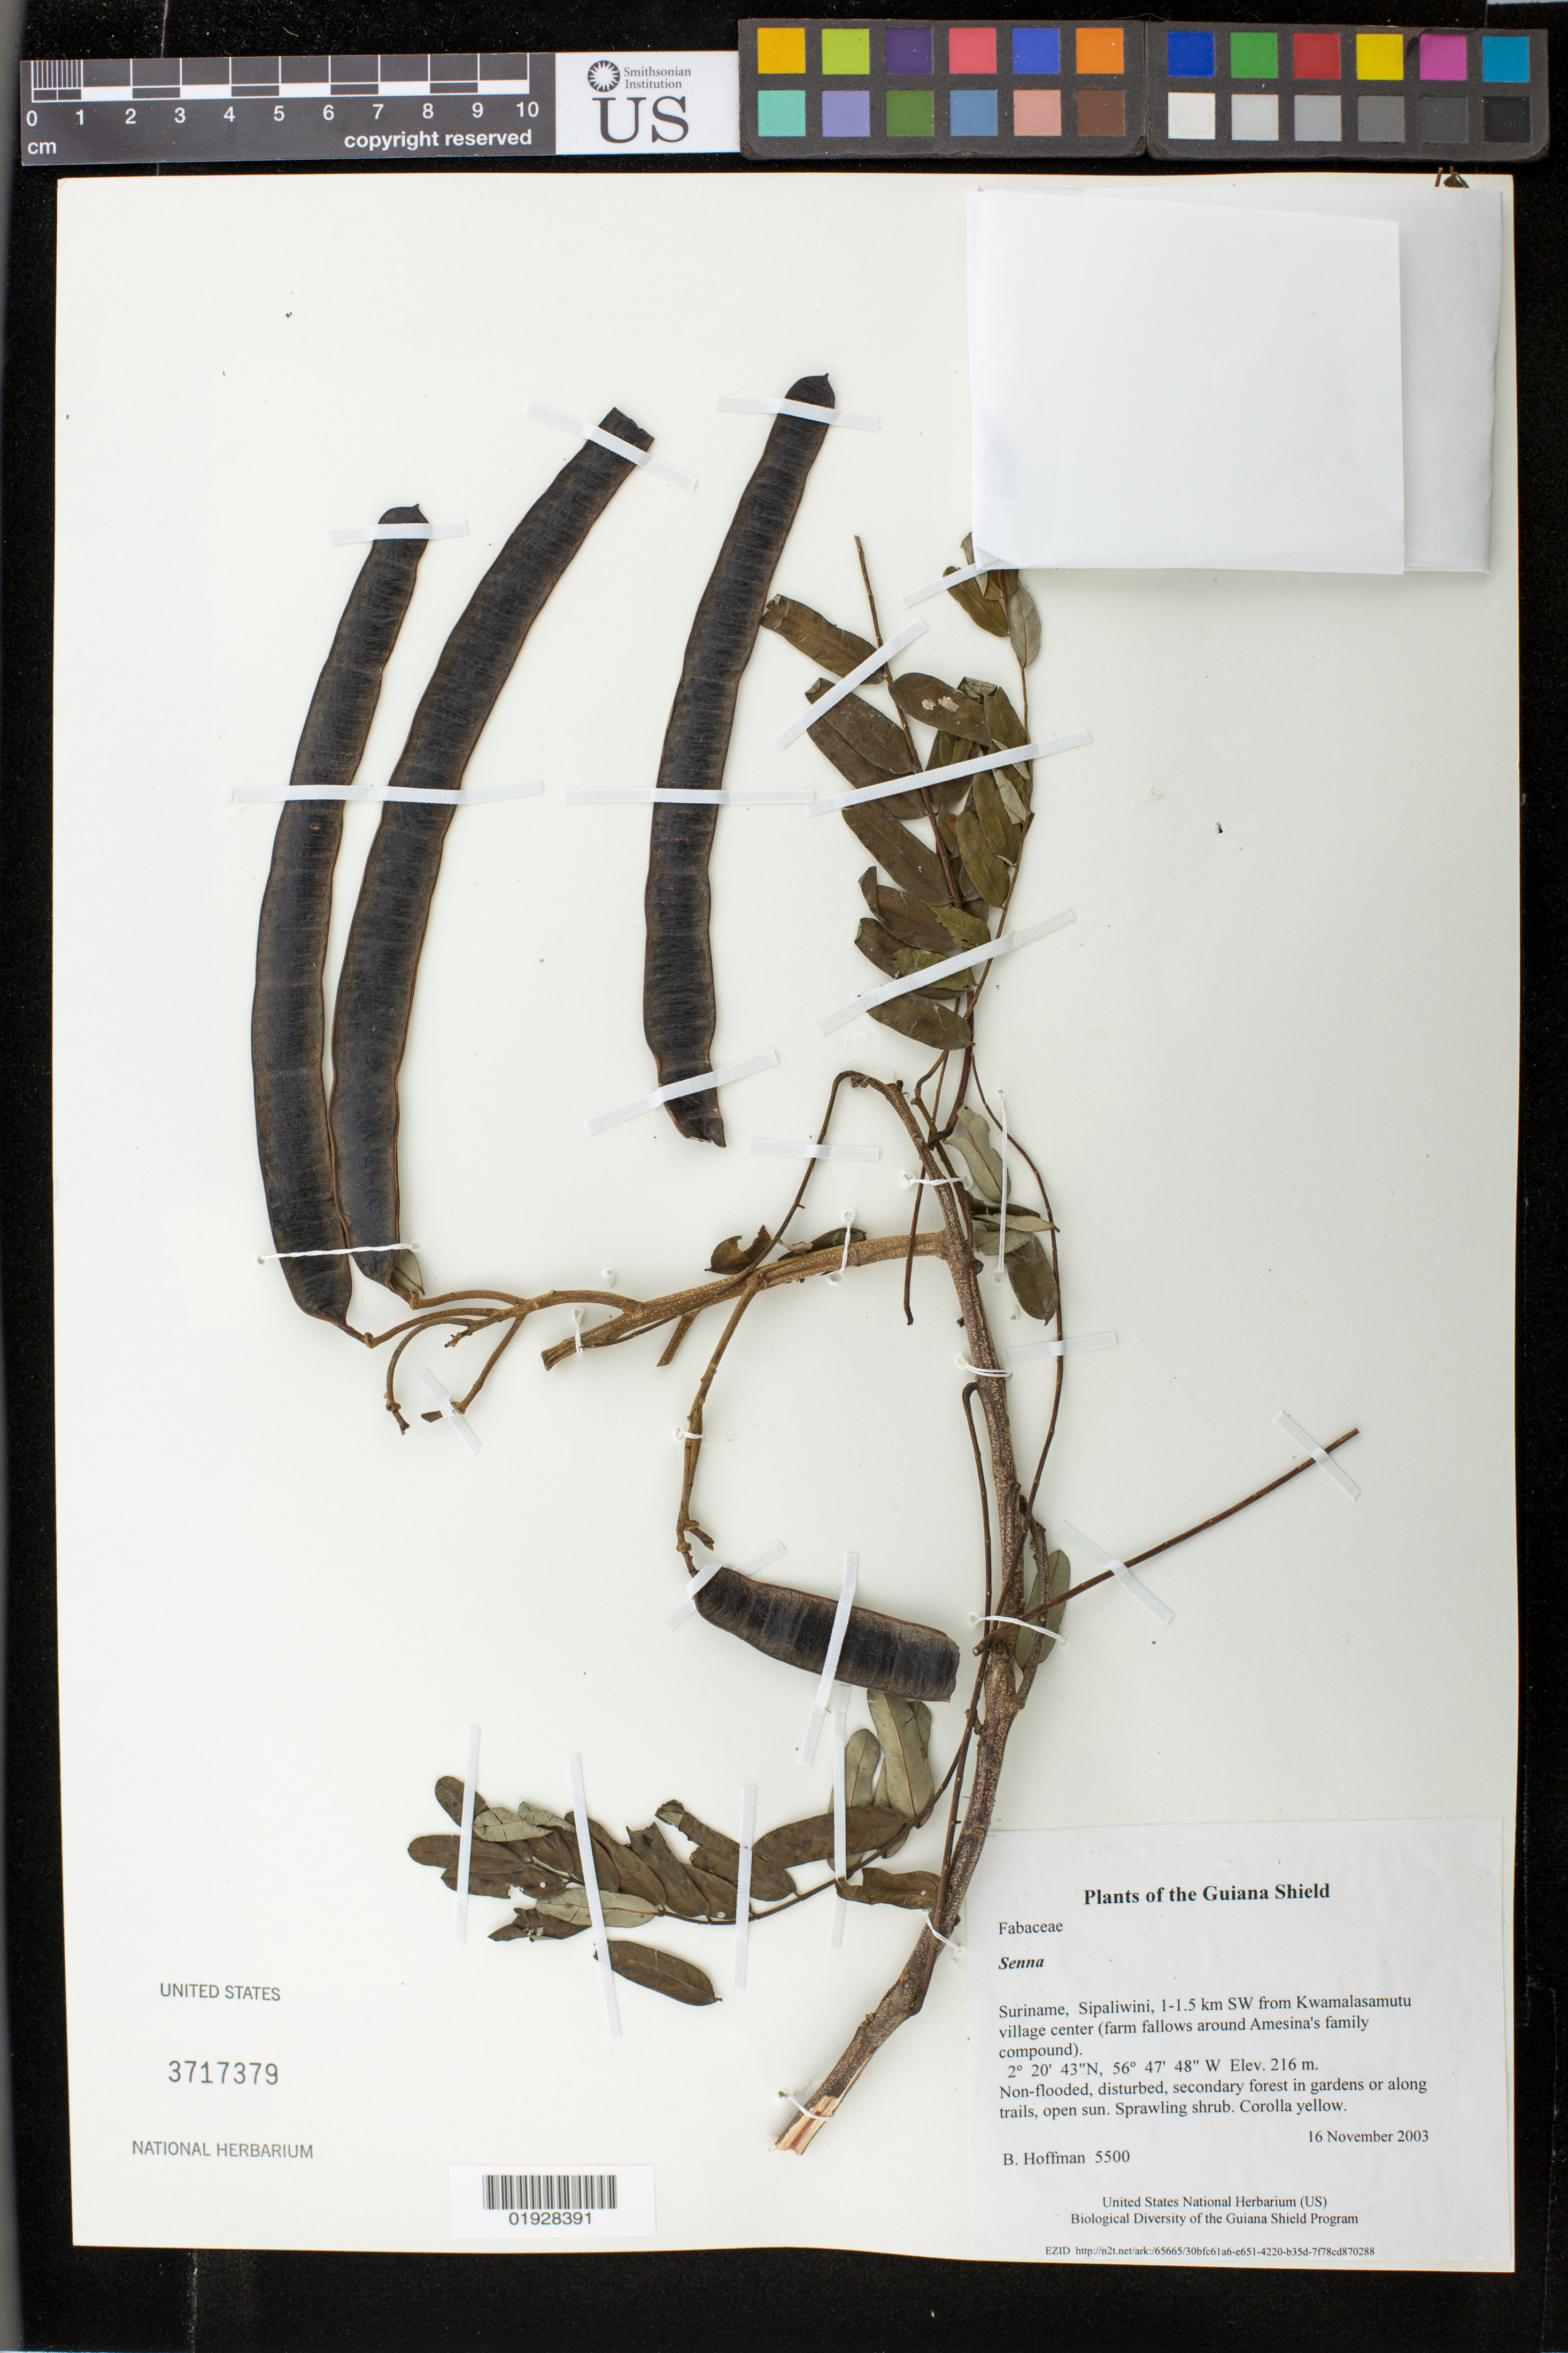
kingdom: Plantae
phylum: Tracheophyta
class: Magnoliopsida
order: Fabales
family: Fabaceae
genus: Senna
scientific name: Senna sp.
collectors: B. Hoffman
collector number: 5500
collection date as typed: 16 November 2003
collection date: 2003-11-16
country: Suriname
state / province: Sipaliwini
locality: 1-1.5 km SW from Kwamalasamutu village center (farm fallows around Amesina's family compound)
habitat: Non-flooded, disturbed, secondary forest in gardens or along trails, open sun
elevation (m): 216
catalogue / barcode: US 3717379